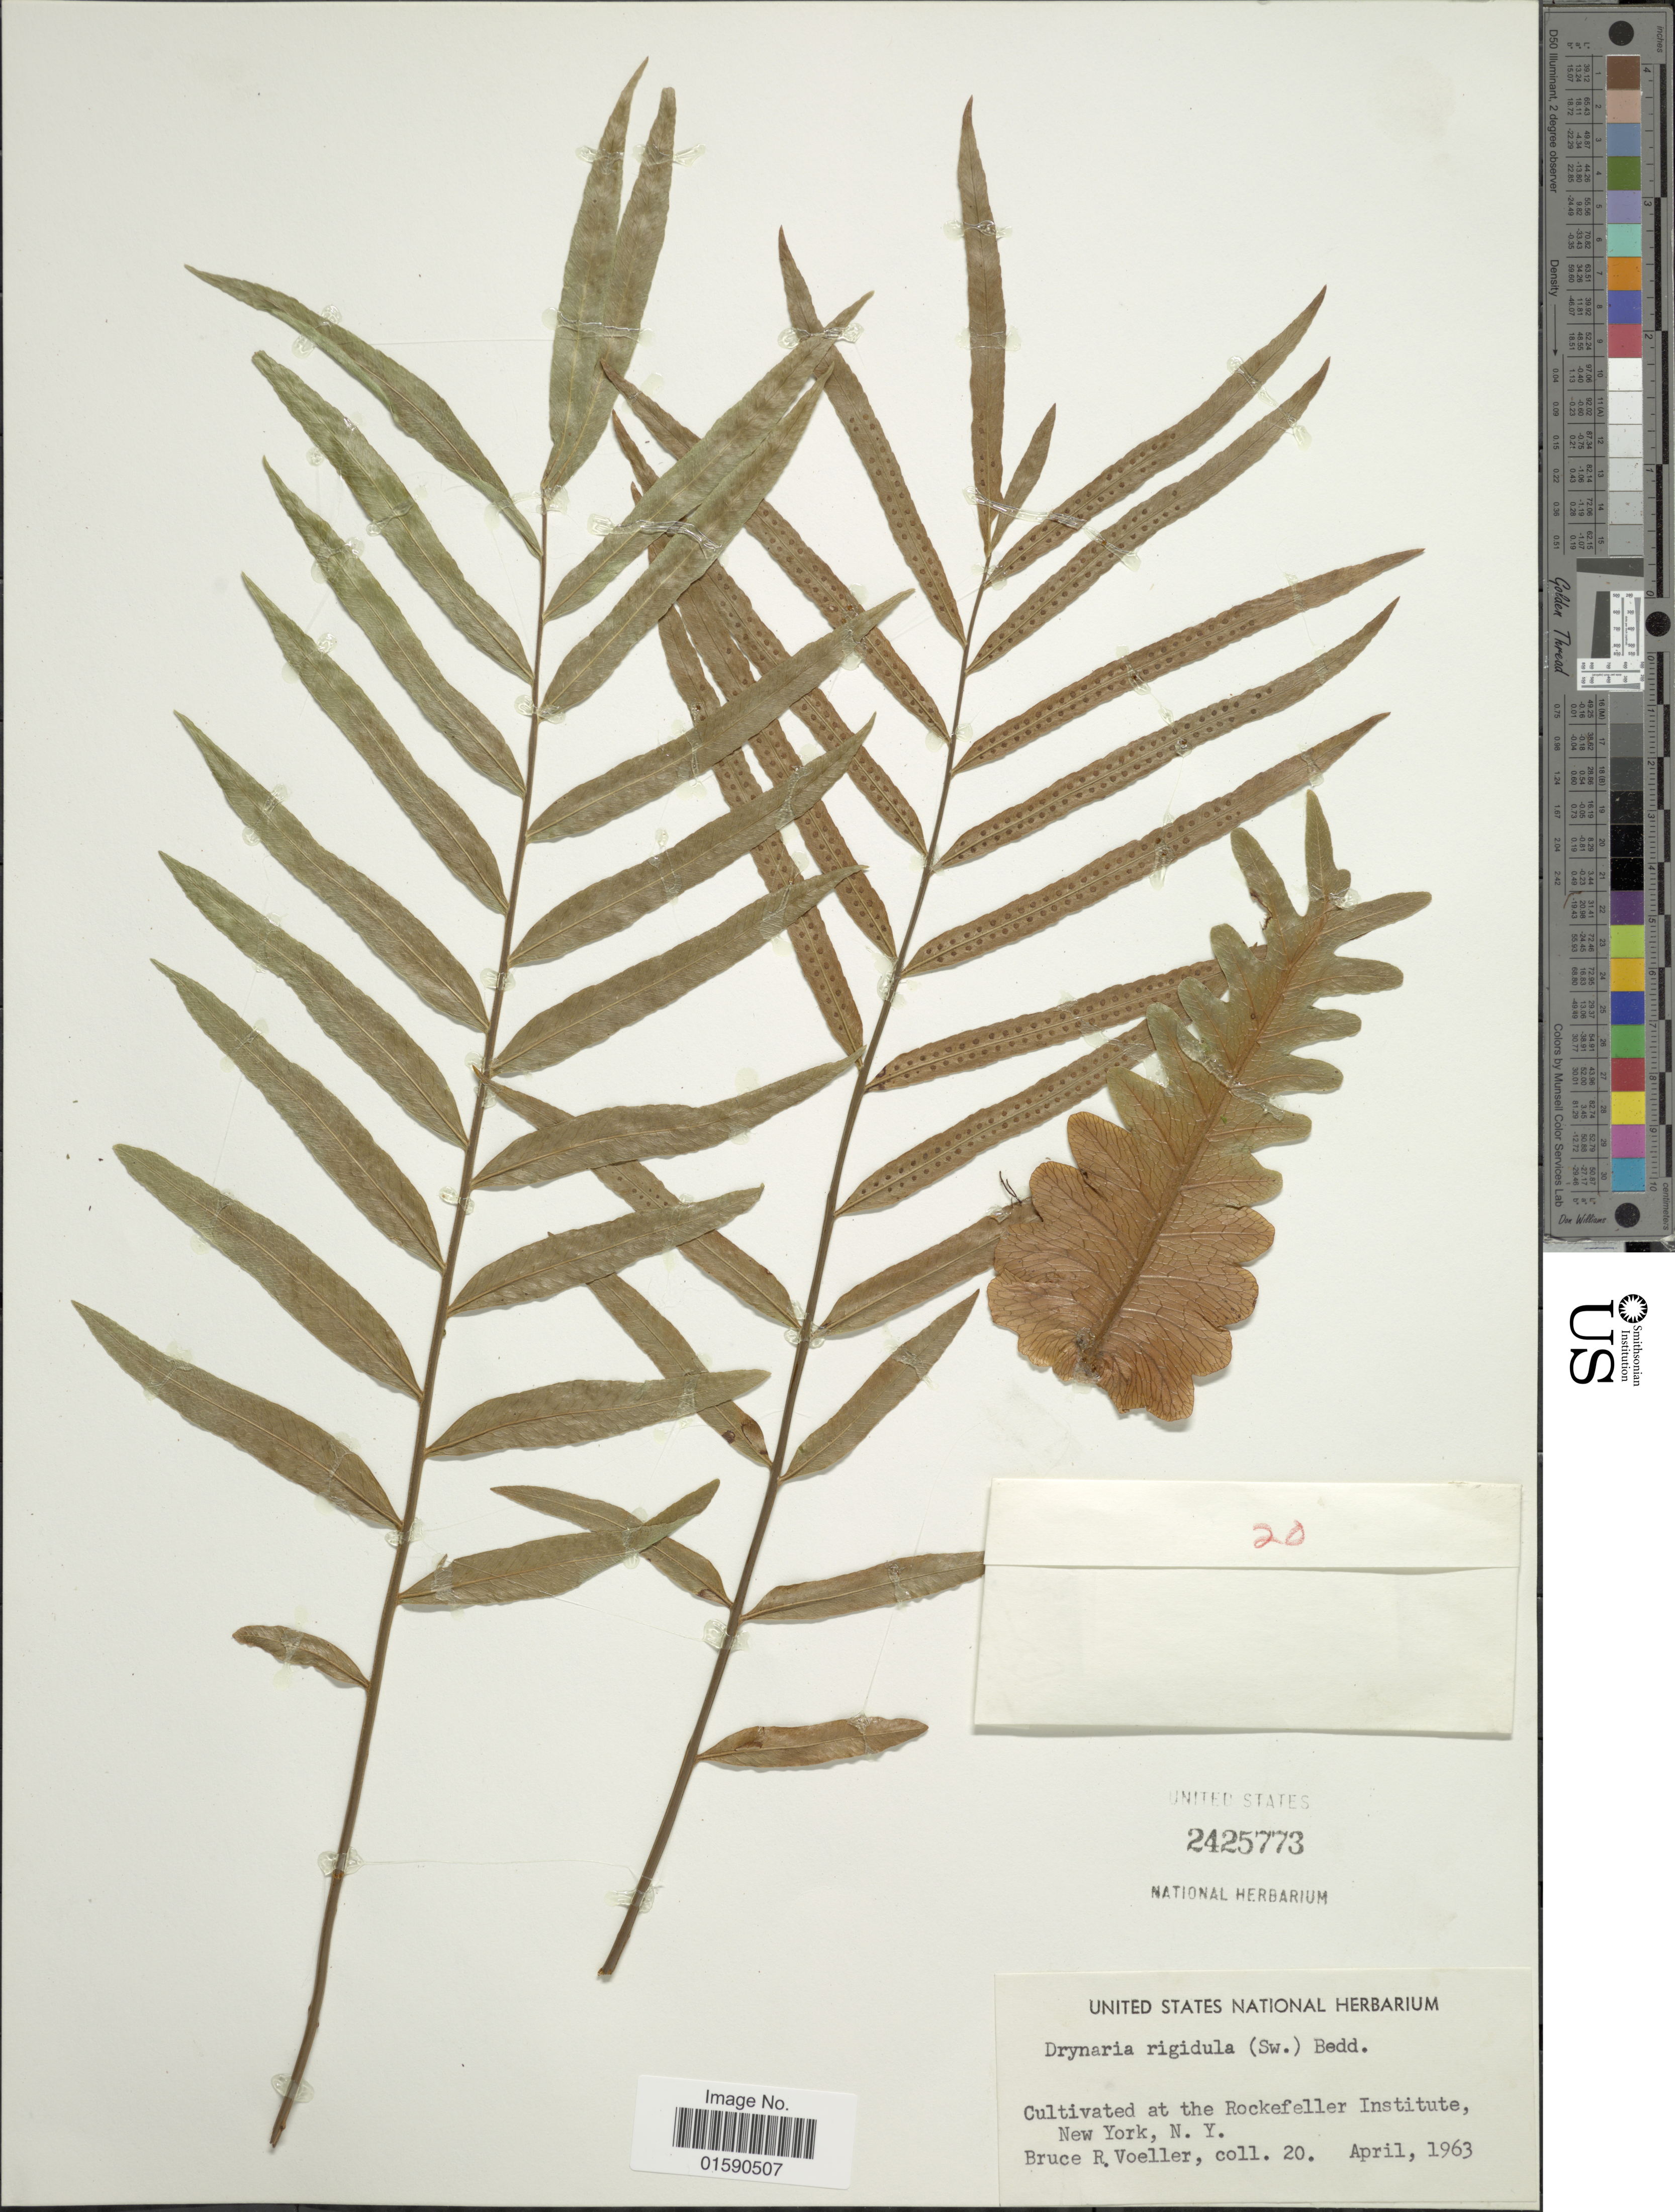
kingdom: Plantae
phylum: Tracheophyta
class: Polypodiopsida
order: Polypodiales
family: Polypodiaceae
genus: Drynaria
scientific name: Drynaria rigidula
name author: (Sw.) Bedd.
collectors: B. Voeller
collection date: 1963-04-20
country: United States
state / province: New York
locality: Cultivated at the Rockefeller Institute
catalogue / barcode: US 2425773